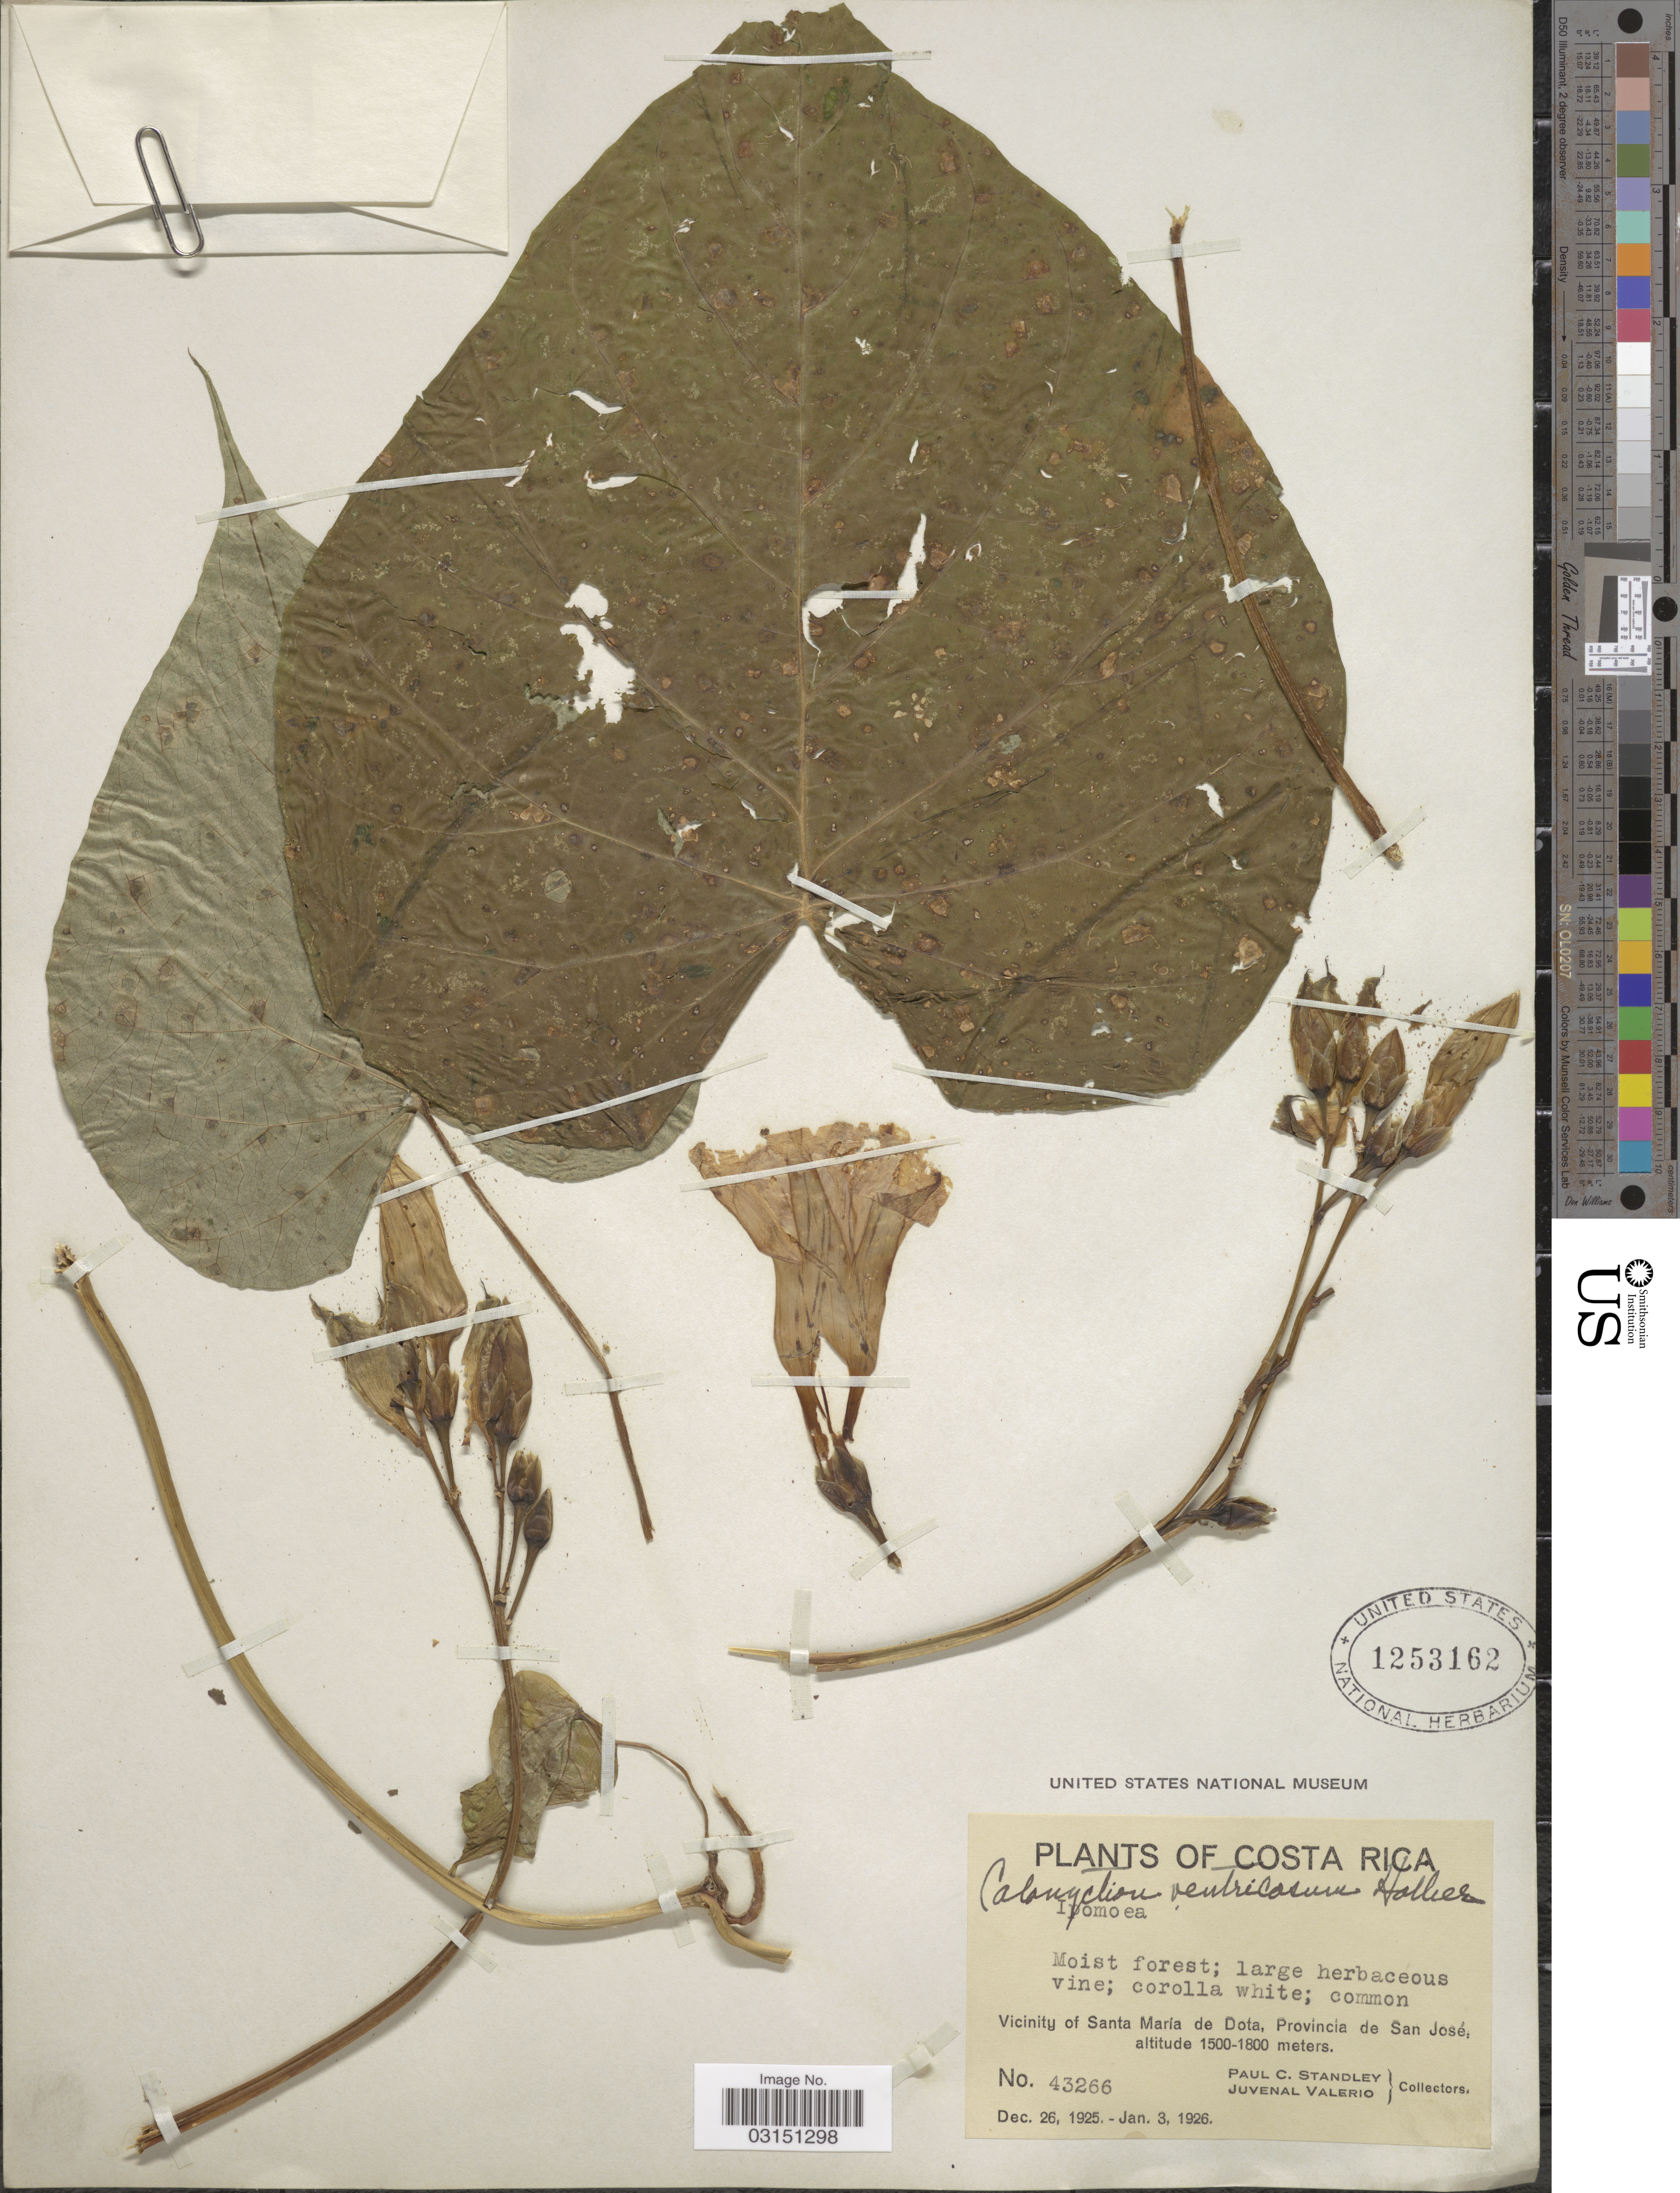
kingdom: Plantae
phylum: Tracheophyta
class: Magnoliopsida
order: Solanales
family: Convolvulaceae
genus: Ipomoea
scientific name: Ipomoea santillanii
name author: O'Donell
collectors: P. C. Standley & J. Valerio R.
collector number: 43266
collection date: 1925-12-26/1926-01-03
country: Costa Rica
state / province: San José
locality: Vicinity of Santa María de Dota.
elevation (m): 1500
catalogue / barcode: US 1253162